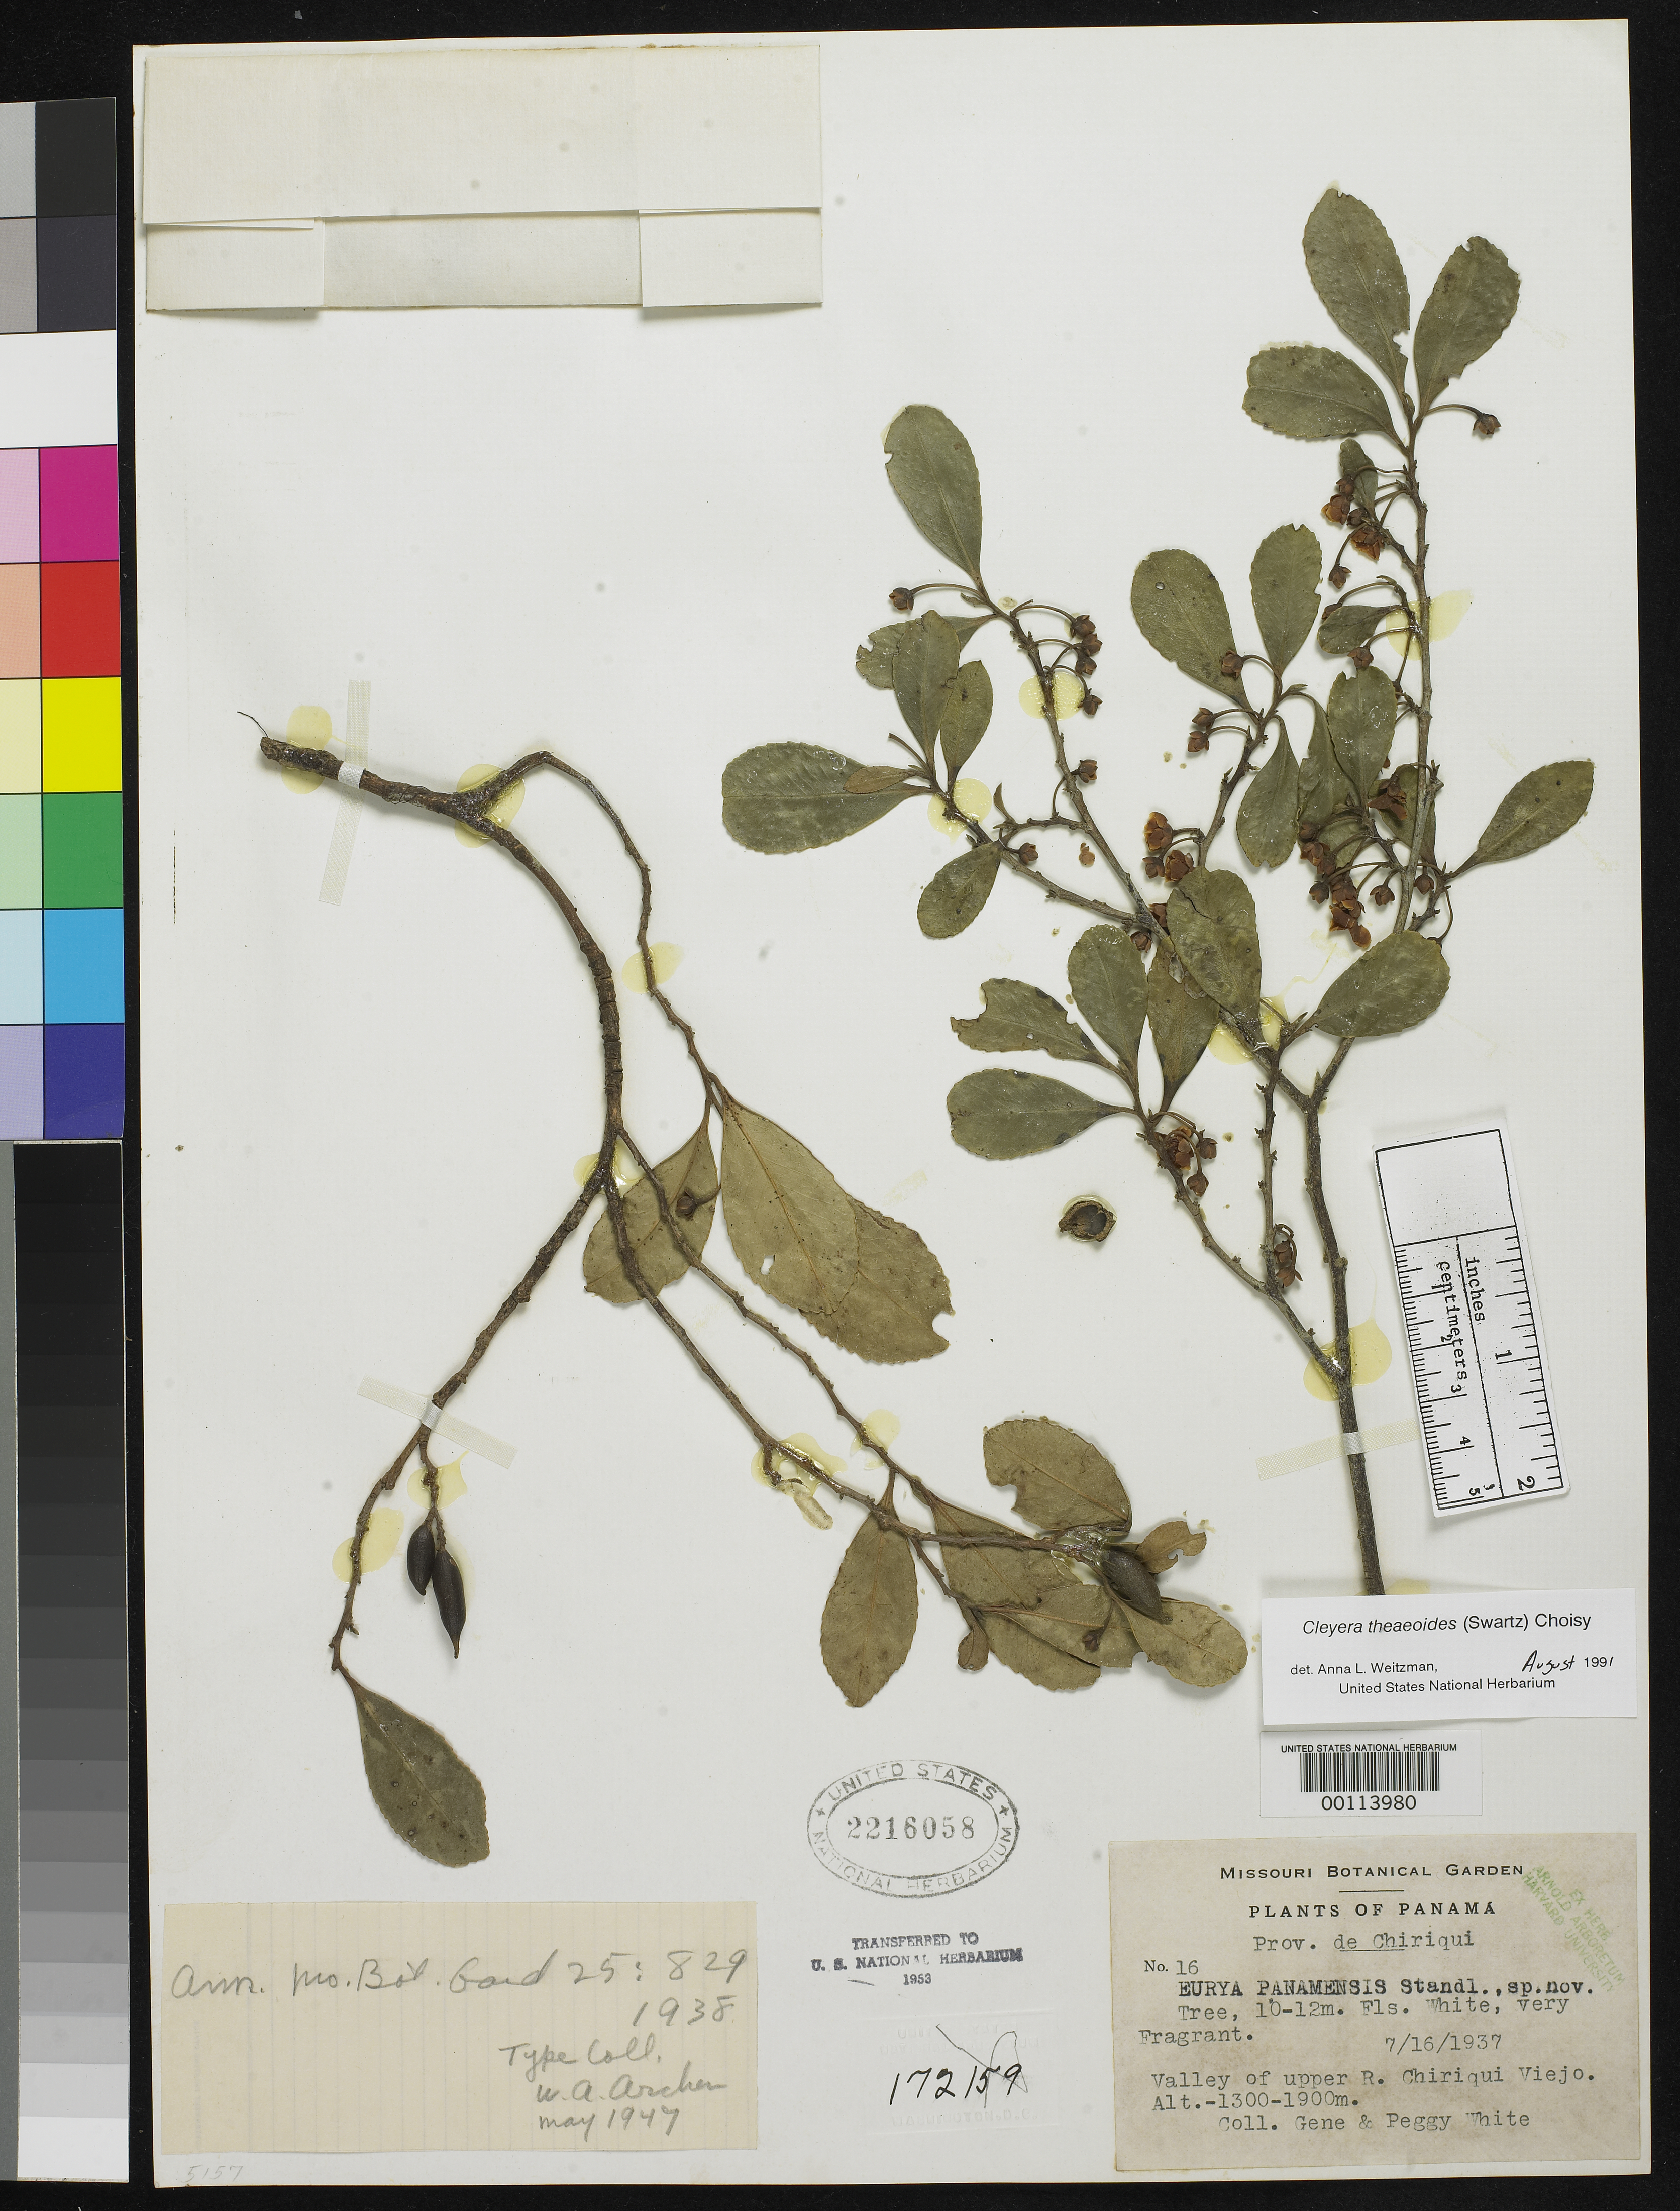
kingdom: Plantae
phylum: Tracheophyta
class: Magnoliopsida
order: Ericales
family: Pentaphylacaceae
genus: Eurya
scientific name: Eurya panamensis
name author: Standl. in Woodson & Seibert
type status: Isotype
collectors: G. White & P. White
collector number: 16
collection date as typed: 16 Jul 1937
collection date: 1937-07-16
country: Panama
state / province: Chiriquí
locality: Valley of upper Rio Chiriqui Viejo.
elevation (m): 1300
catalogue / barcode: US 2216058